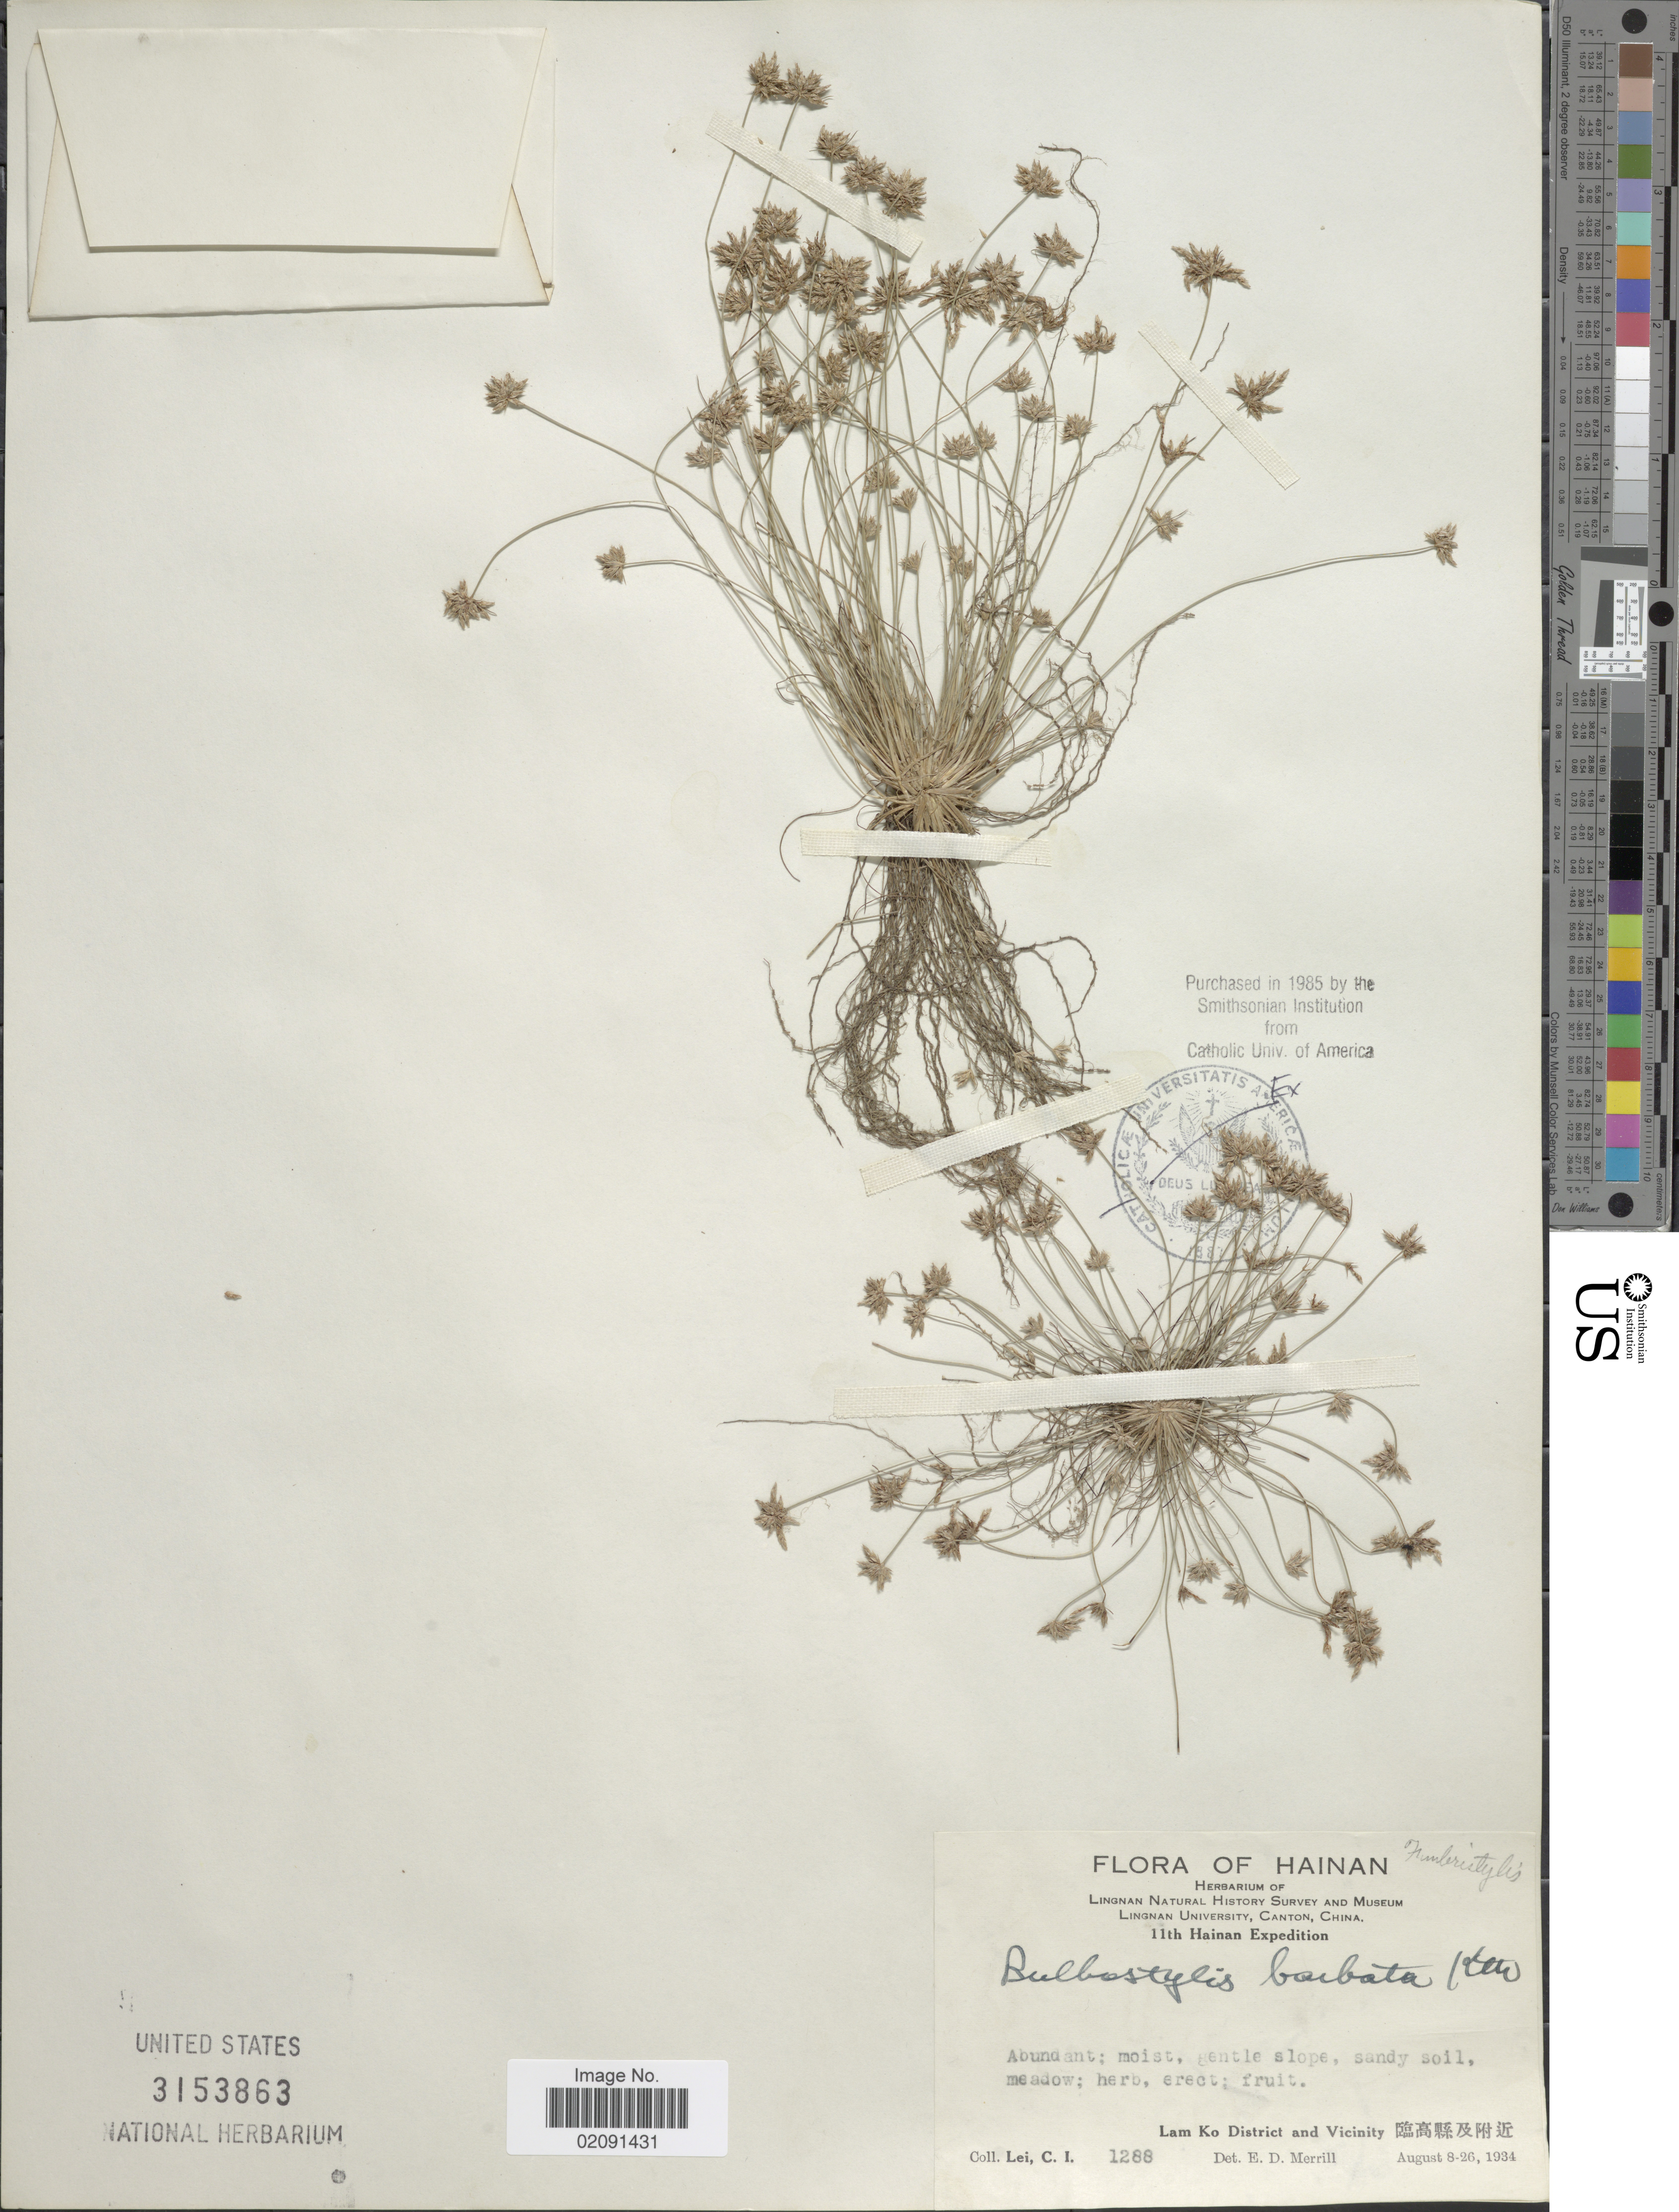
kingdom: Plantae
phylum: Tracheophyta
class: Liliopsida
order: Poales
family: Cyperaceae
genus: Bulbostylis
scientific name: Bulbostylis barbata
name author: (Rottb.) C.B. Clarke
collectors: C. I. Lei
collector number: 1288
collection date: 1934-08-08/1934-08-26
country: China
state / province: Hainan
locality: Lam Ko District and Vicinity.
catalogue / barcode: US 3153863